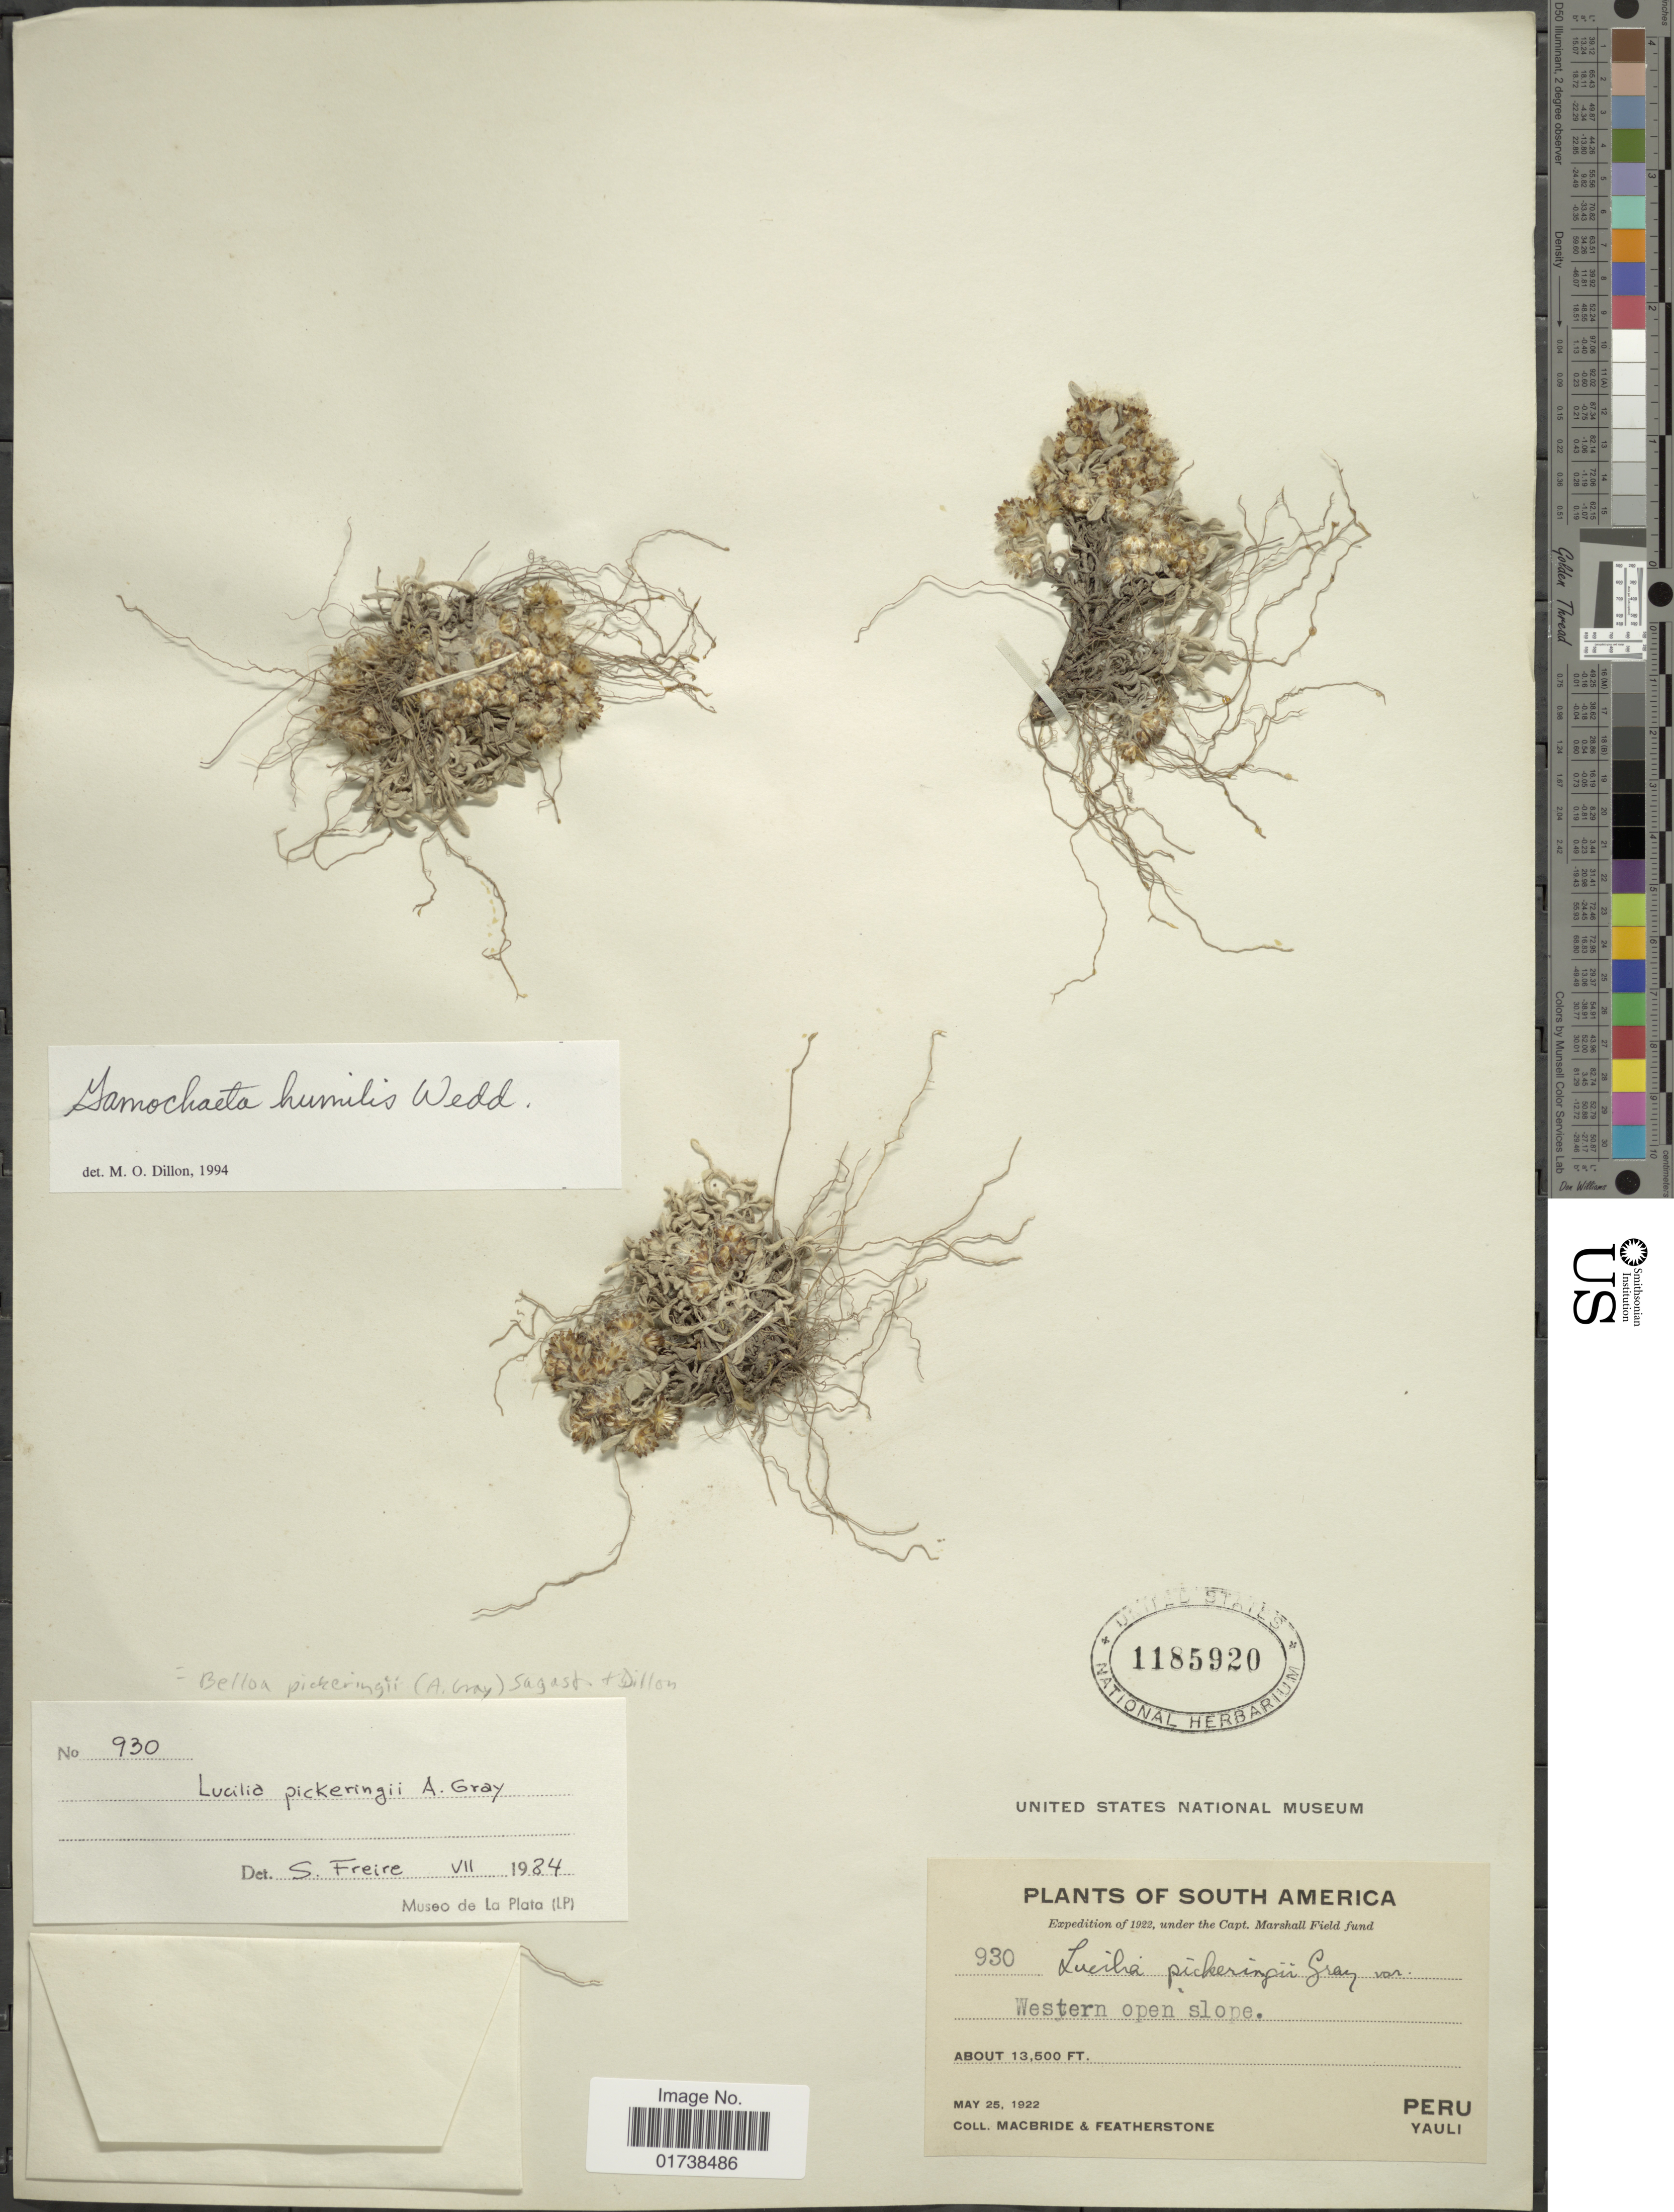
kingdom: Plantae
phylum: Tracheophyta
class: Magnoliopsida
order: Asterales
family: Asteraceae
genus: Gamochaeta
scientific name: Gamochaeta humilis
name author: Wedd.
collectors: Macbride, -- & -. Featherstone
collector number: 930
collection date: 1922-05-25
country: Peru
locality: Yauli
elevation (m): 4115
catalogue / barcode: US 1185920